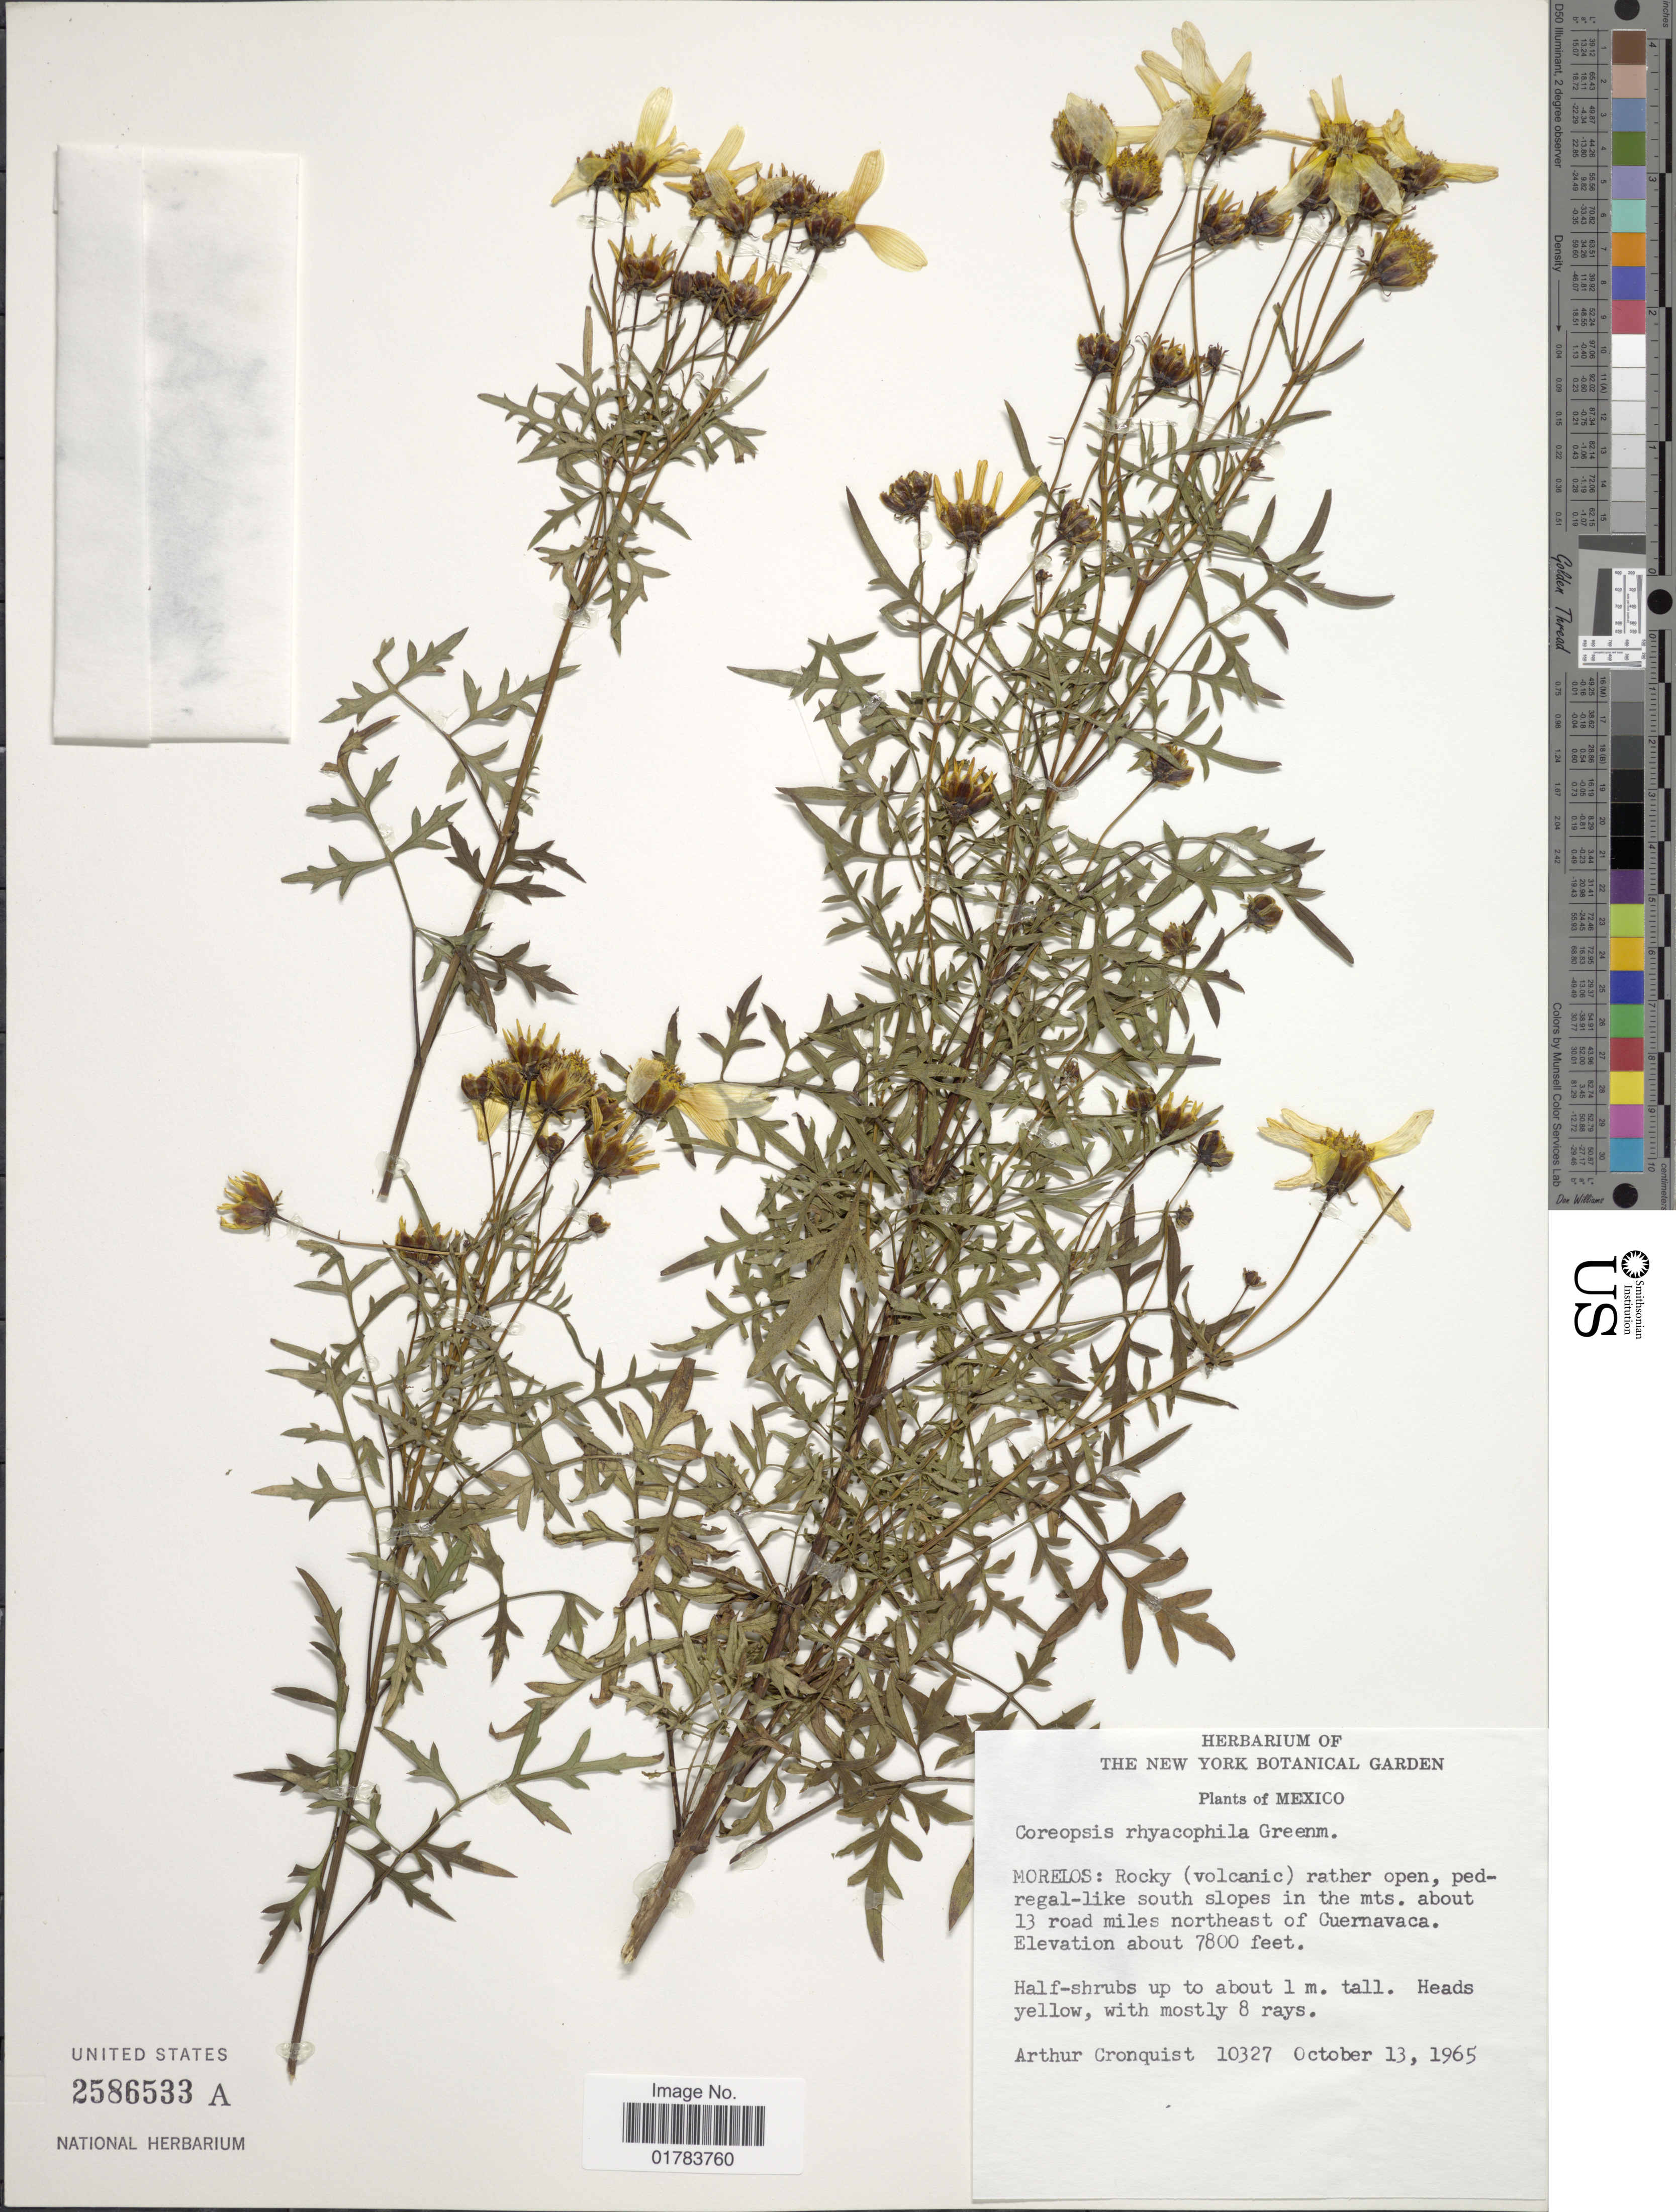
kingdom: Plantae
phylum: Tracheophyta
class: Magnoliopsida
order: Asterales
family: Asteraceae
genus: Coreopsis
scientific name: Coreopsis rhyacophila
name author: Greenm.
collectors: A. J. Cronquist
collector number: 10327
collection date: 1965-10-13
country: Mexico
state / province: Morelos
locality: About 13 road miles northeast of Cuernavaca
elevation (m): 2377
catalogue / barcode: US 2586533A